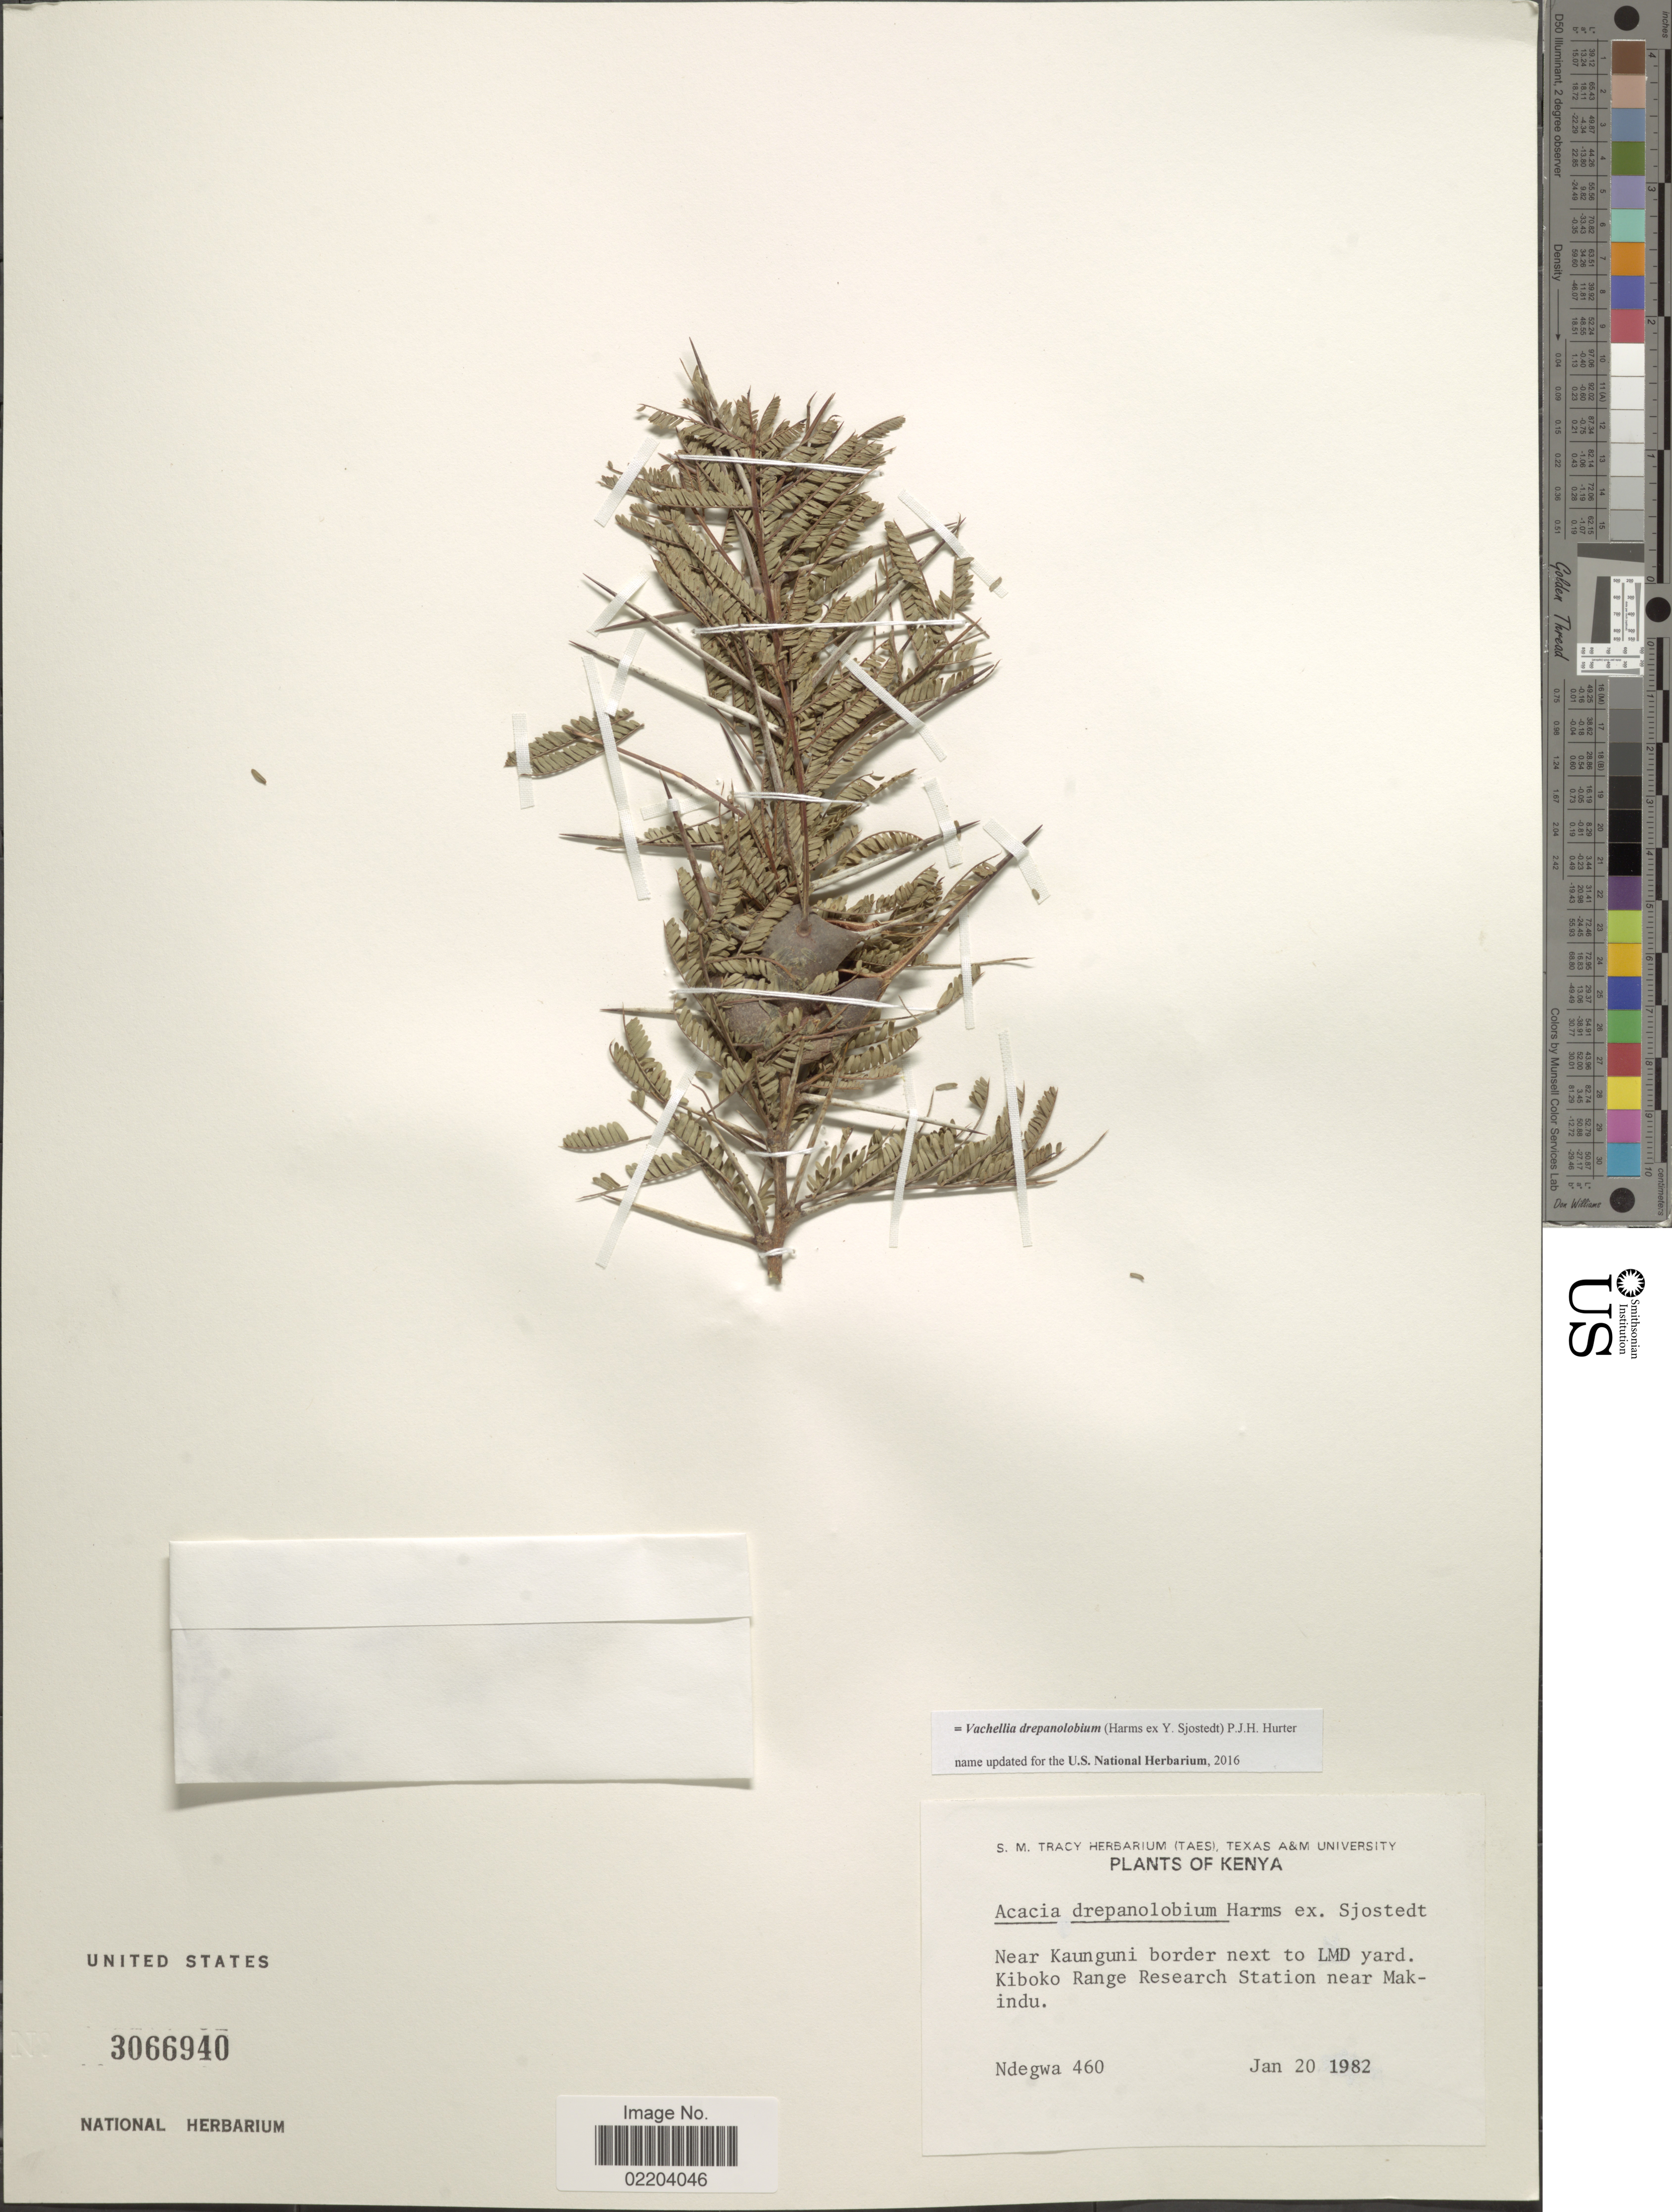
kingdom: Plantae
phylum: Tracheophyta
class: Magnoliopsida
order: Fabales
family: Fabaceae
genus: Vachellia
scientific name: Vachellia drepanolobium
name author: (Harms ex Sjöstedt) P.J.H. Hurter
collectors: -. Ndegwa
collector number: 460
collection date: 1982-01-20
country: Kenya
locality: Near Kaunguni border next to LMD yard. Kiboko Range Research Station near Makindu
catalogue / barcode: US 3066940